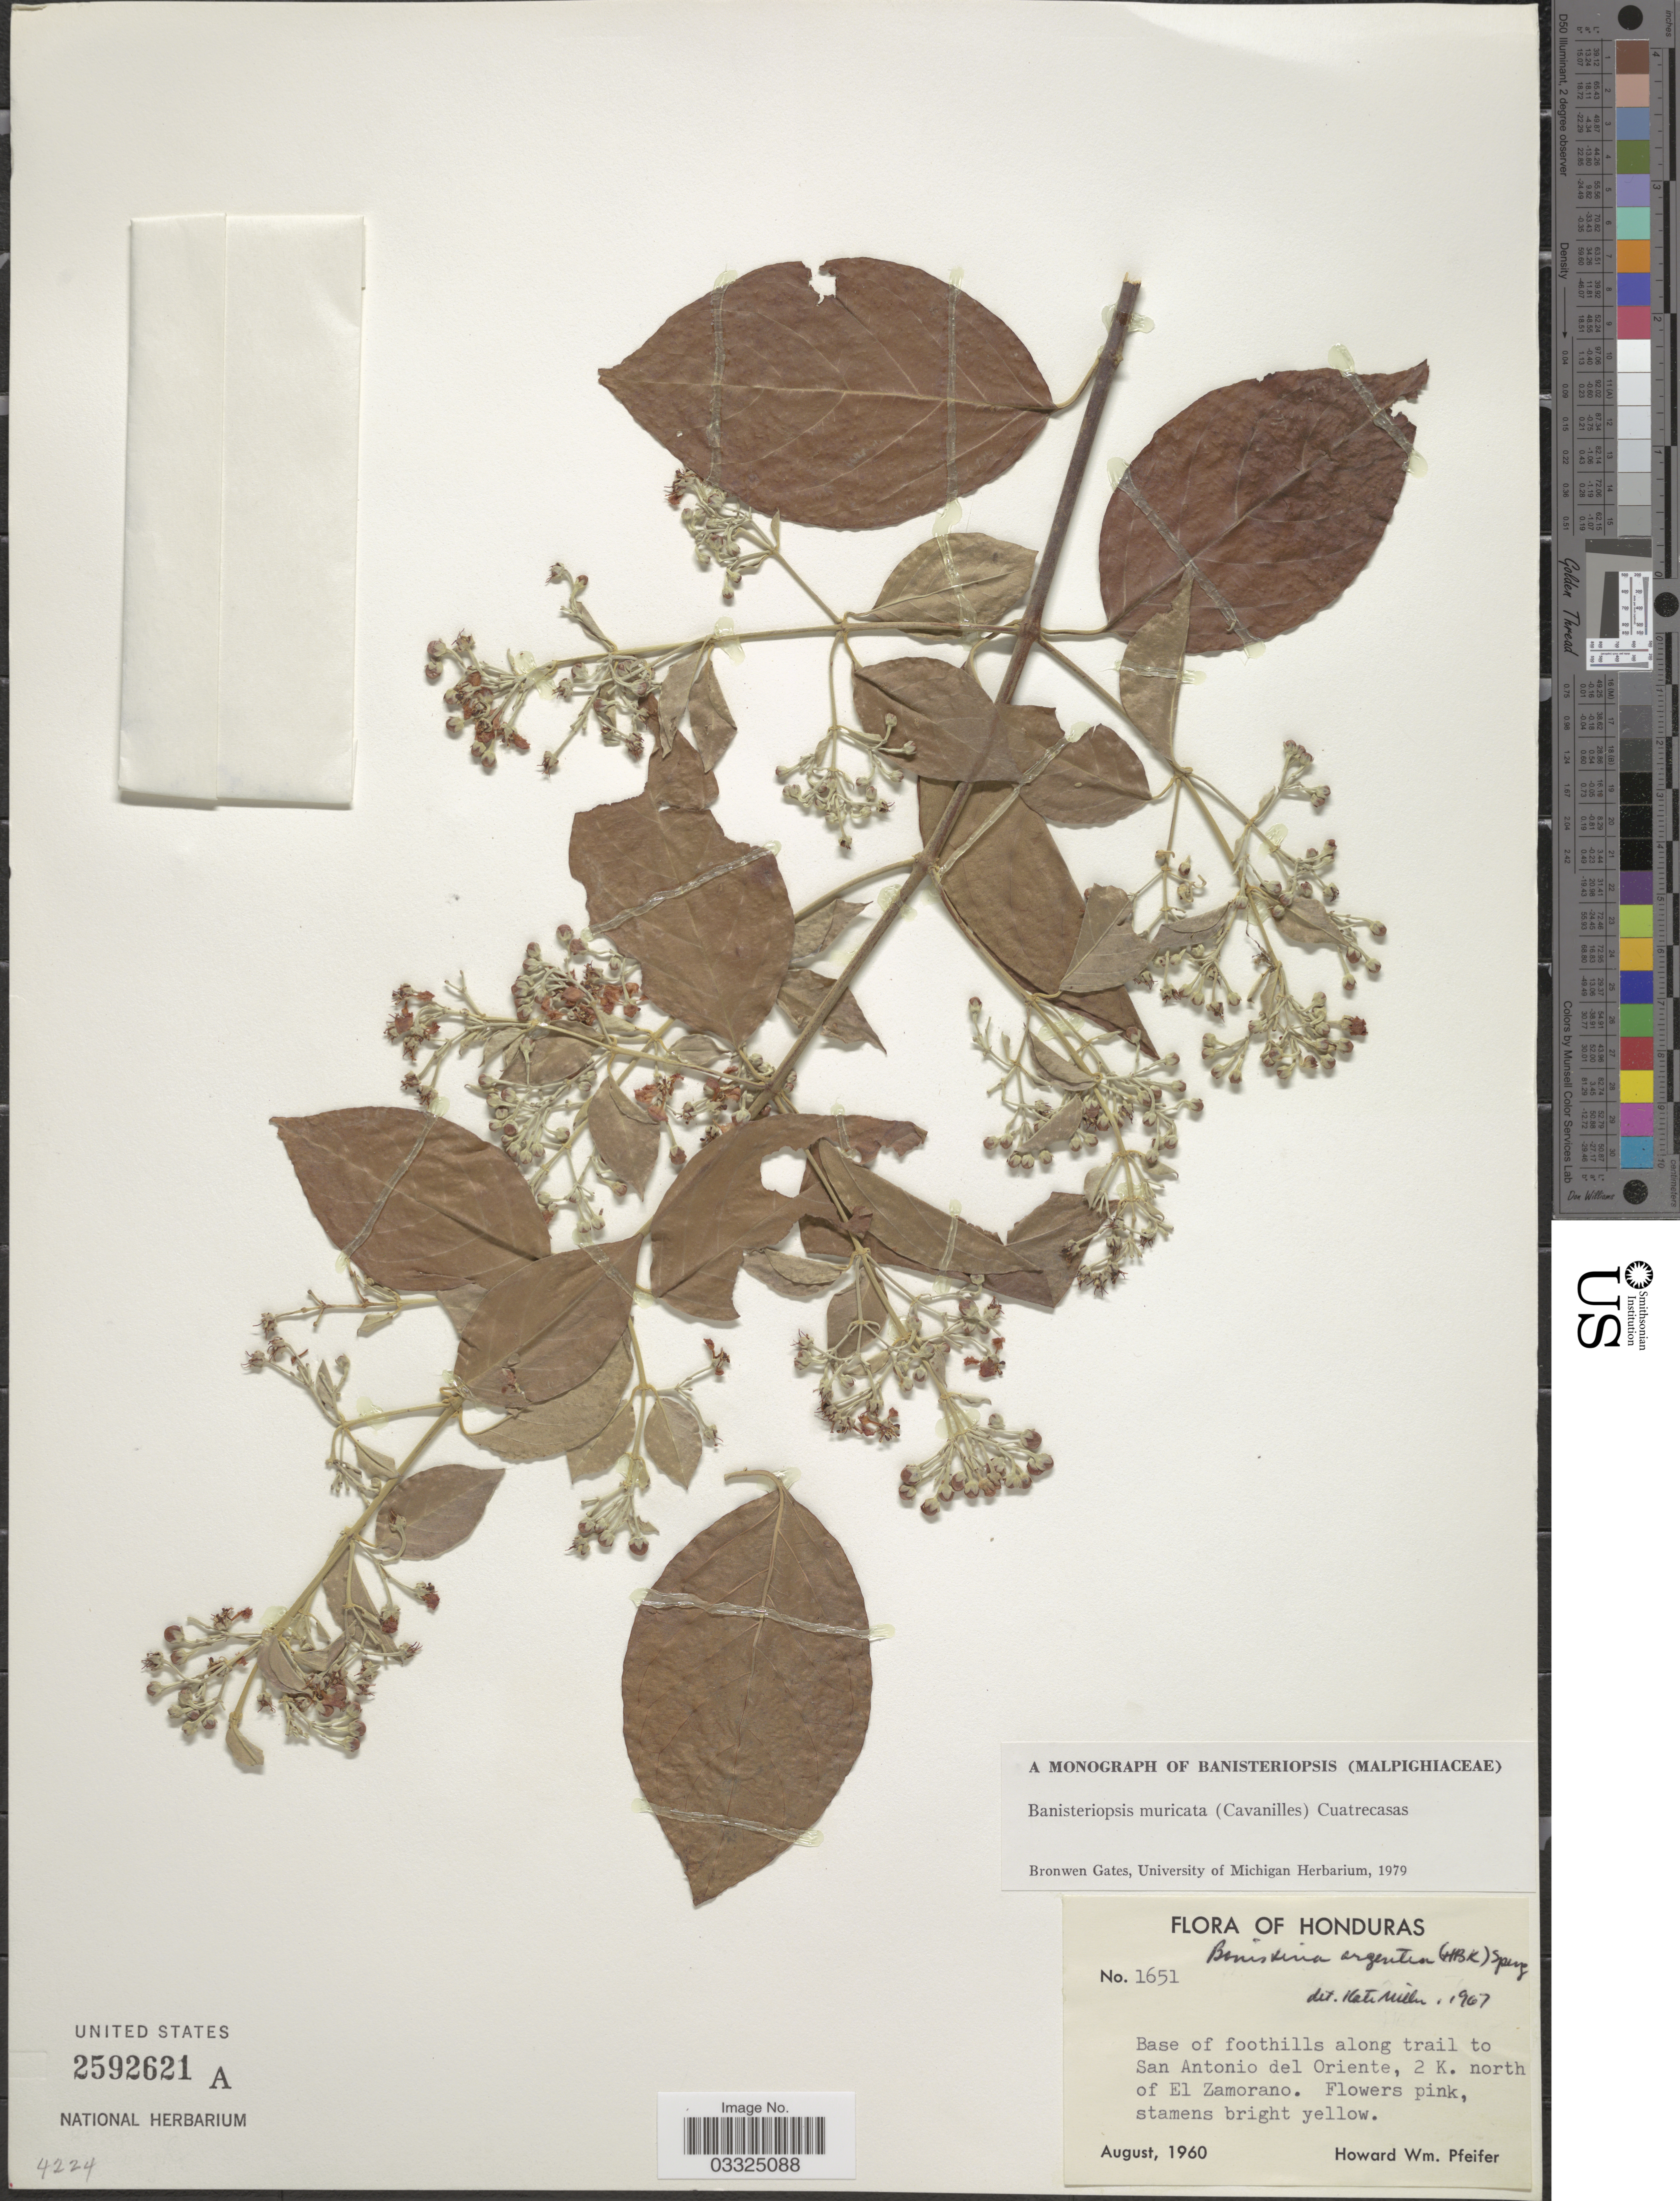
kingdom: Plantae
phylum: Tracheophyta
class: Magnoliopsida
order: Malpighiales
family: Malpighiaceae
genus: Banisteriopsis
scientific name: Banisteriopsis muricata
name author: (Cav.) Cuatrec.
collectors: H. W. Pfeifer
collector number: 1651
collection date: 1960-08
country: Honduras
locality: Base of foothills along trail to San Antonio del Oriente, 2 K. north of El Zamorano.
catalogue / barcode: US 2592621A